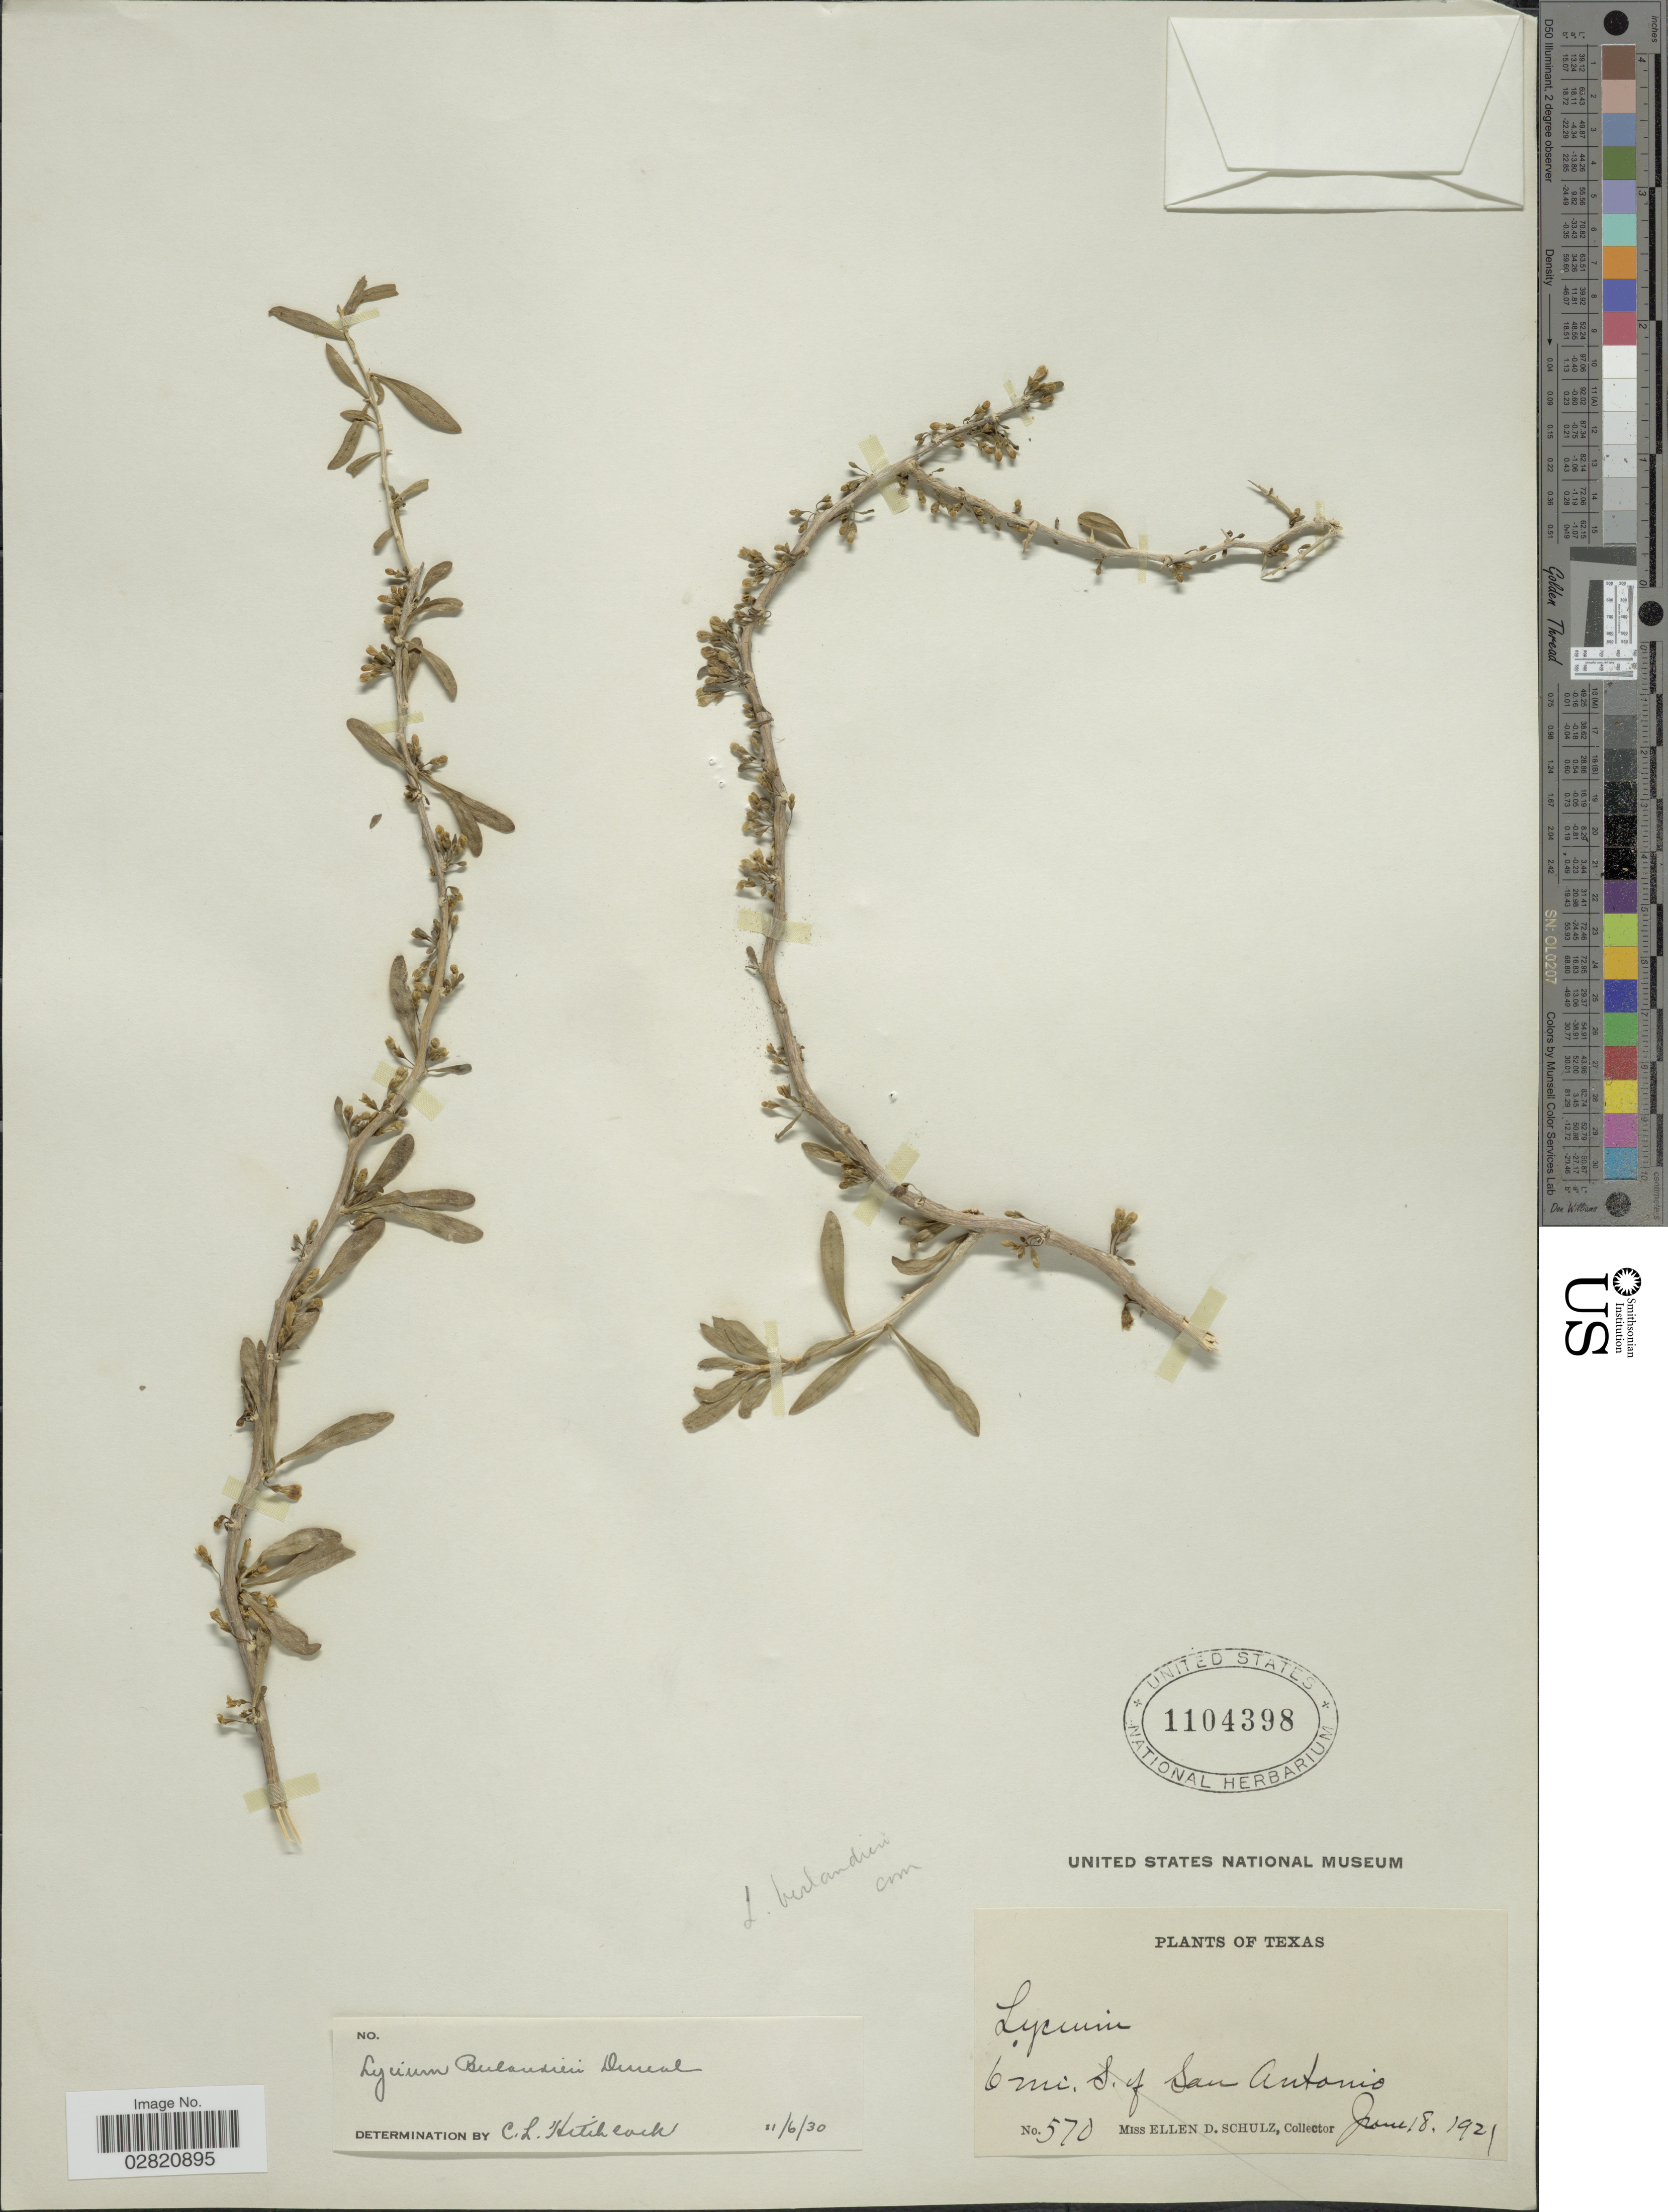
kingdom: Plantae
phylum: Tracheophyta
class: Magnoliopsida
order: Solanales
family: Solanaceae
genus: Lycium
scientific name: Lycium berlandieri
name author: Dunal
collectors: E. D. Schulz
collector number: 570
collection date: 1921-06-18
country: United States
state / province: Texas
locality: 6 mi. S. of San Antonio.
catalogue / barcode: US 1104398